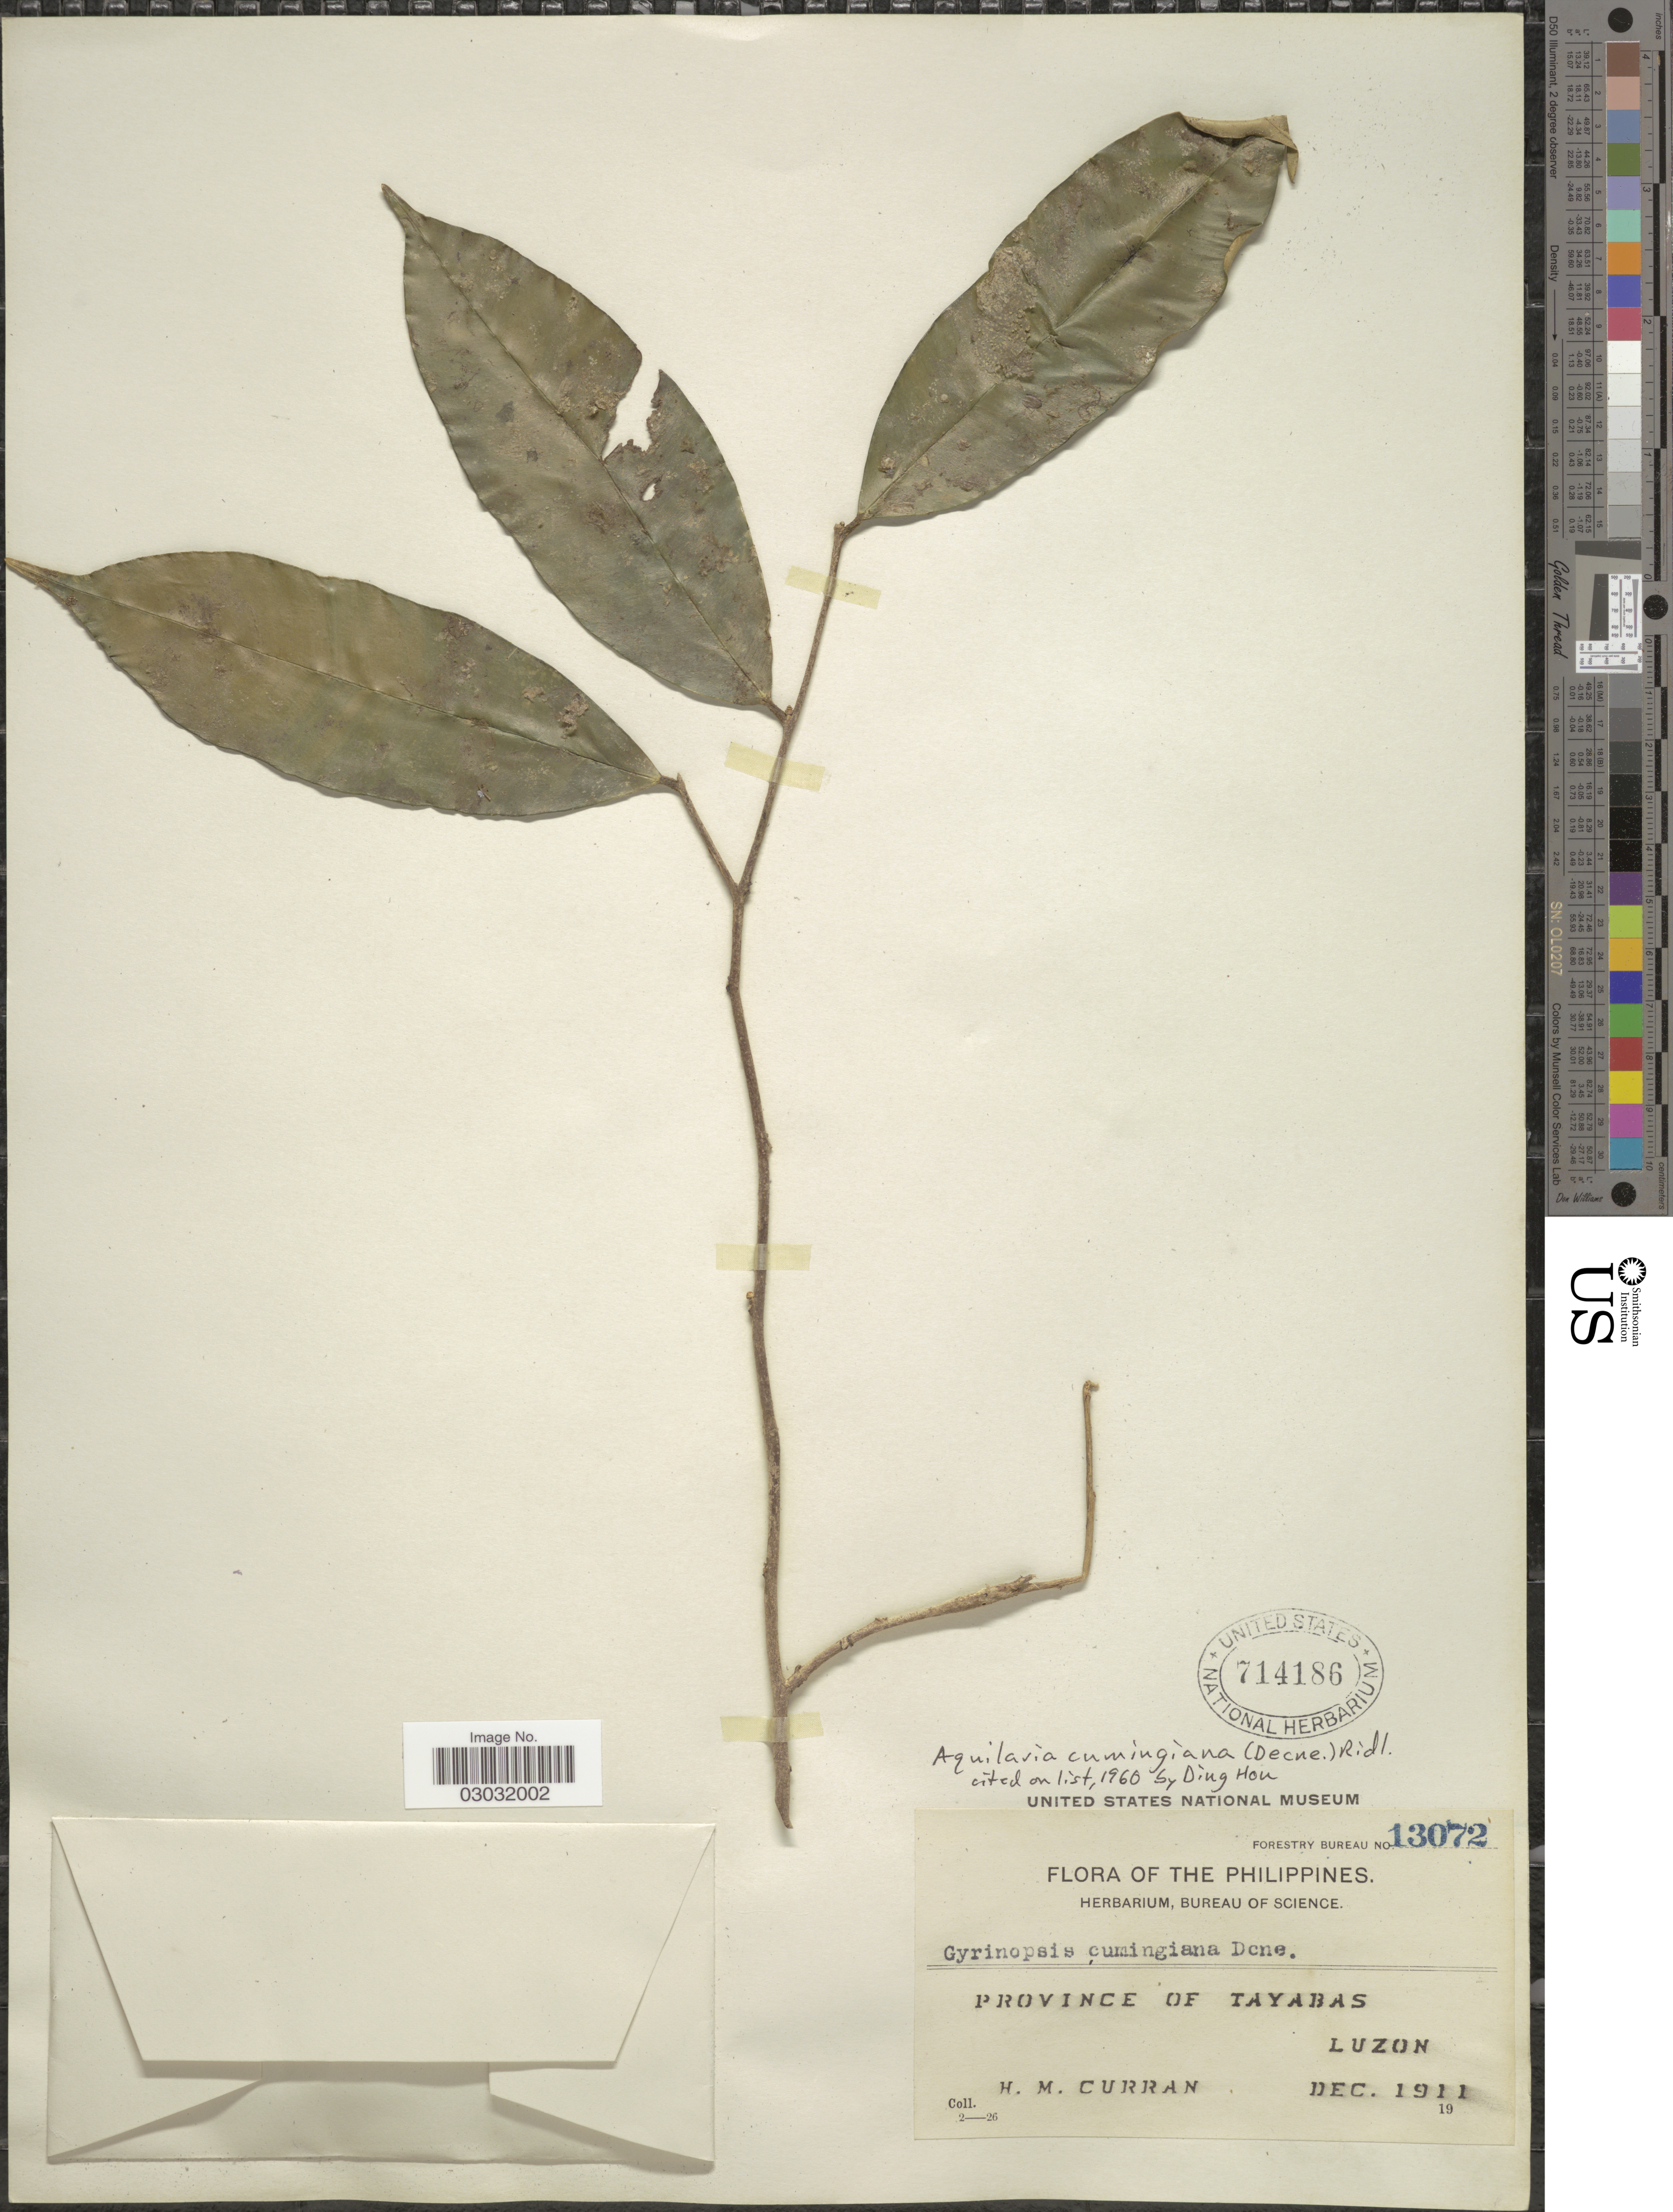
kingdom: Plantae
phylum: Tracheophyta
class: Magnoliopsida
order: Malvales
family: Thymelaeaceae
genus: Aquilaria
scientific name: Aquilaria cumingiana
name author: (Decne.) Ridl.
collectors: H. M. Curran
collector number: Foresrtry Bureau 13072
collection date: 1911-12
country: Philippines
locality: Province of Tayabas, Luzon.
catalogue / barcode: US 714186